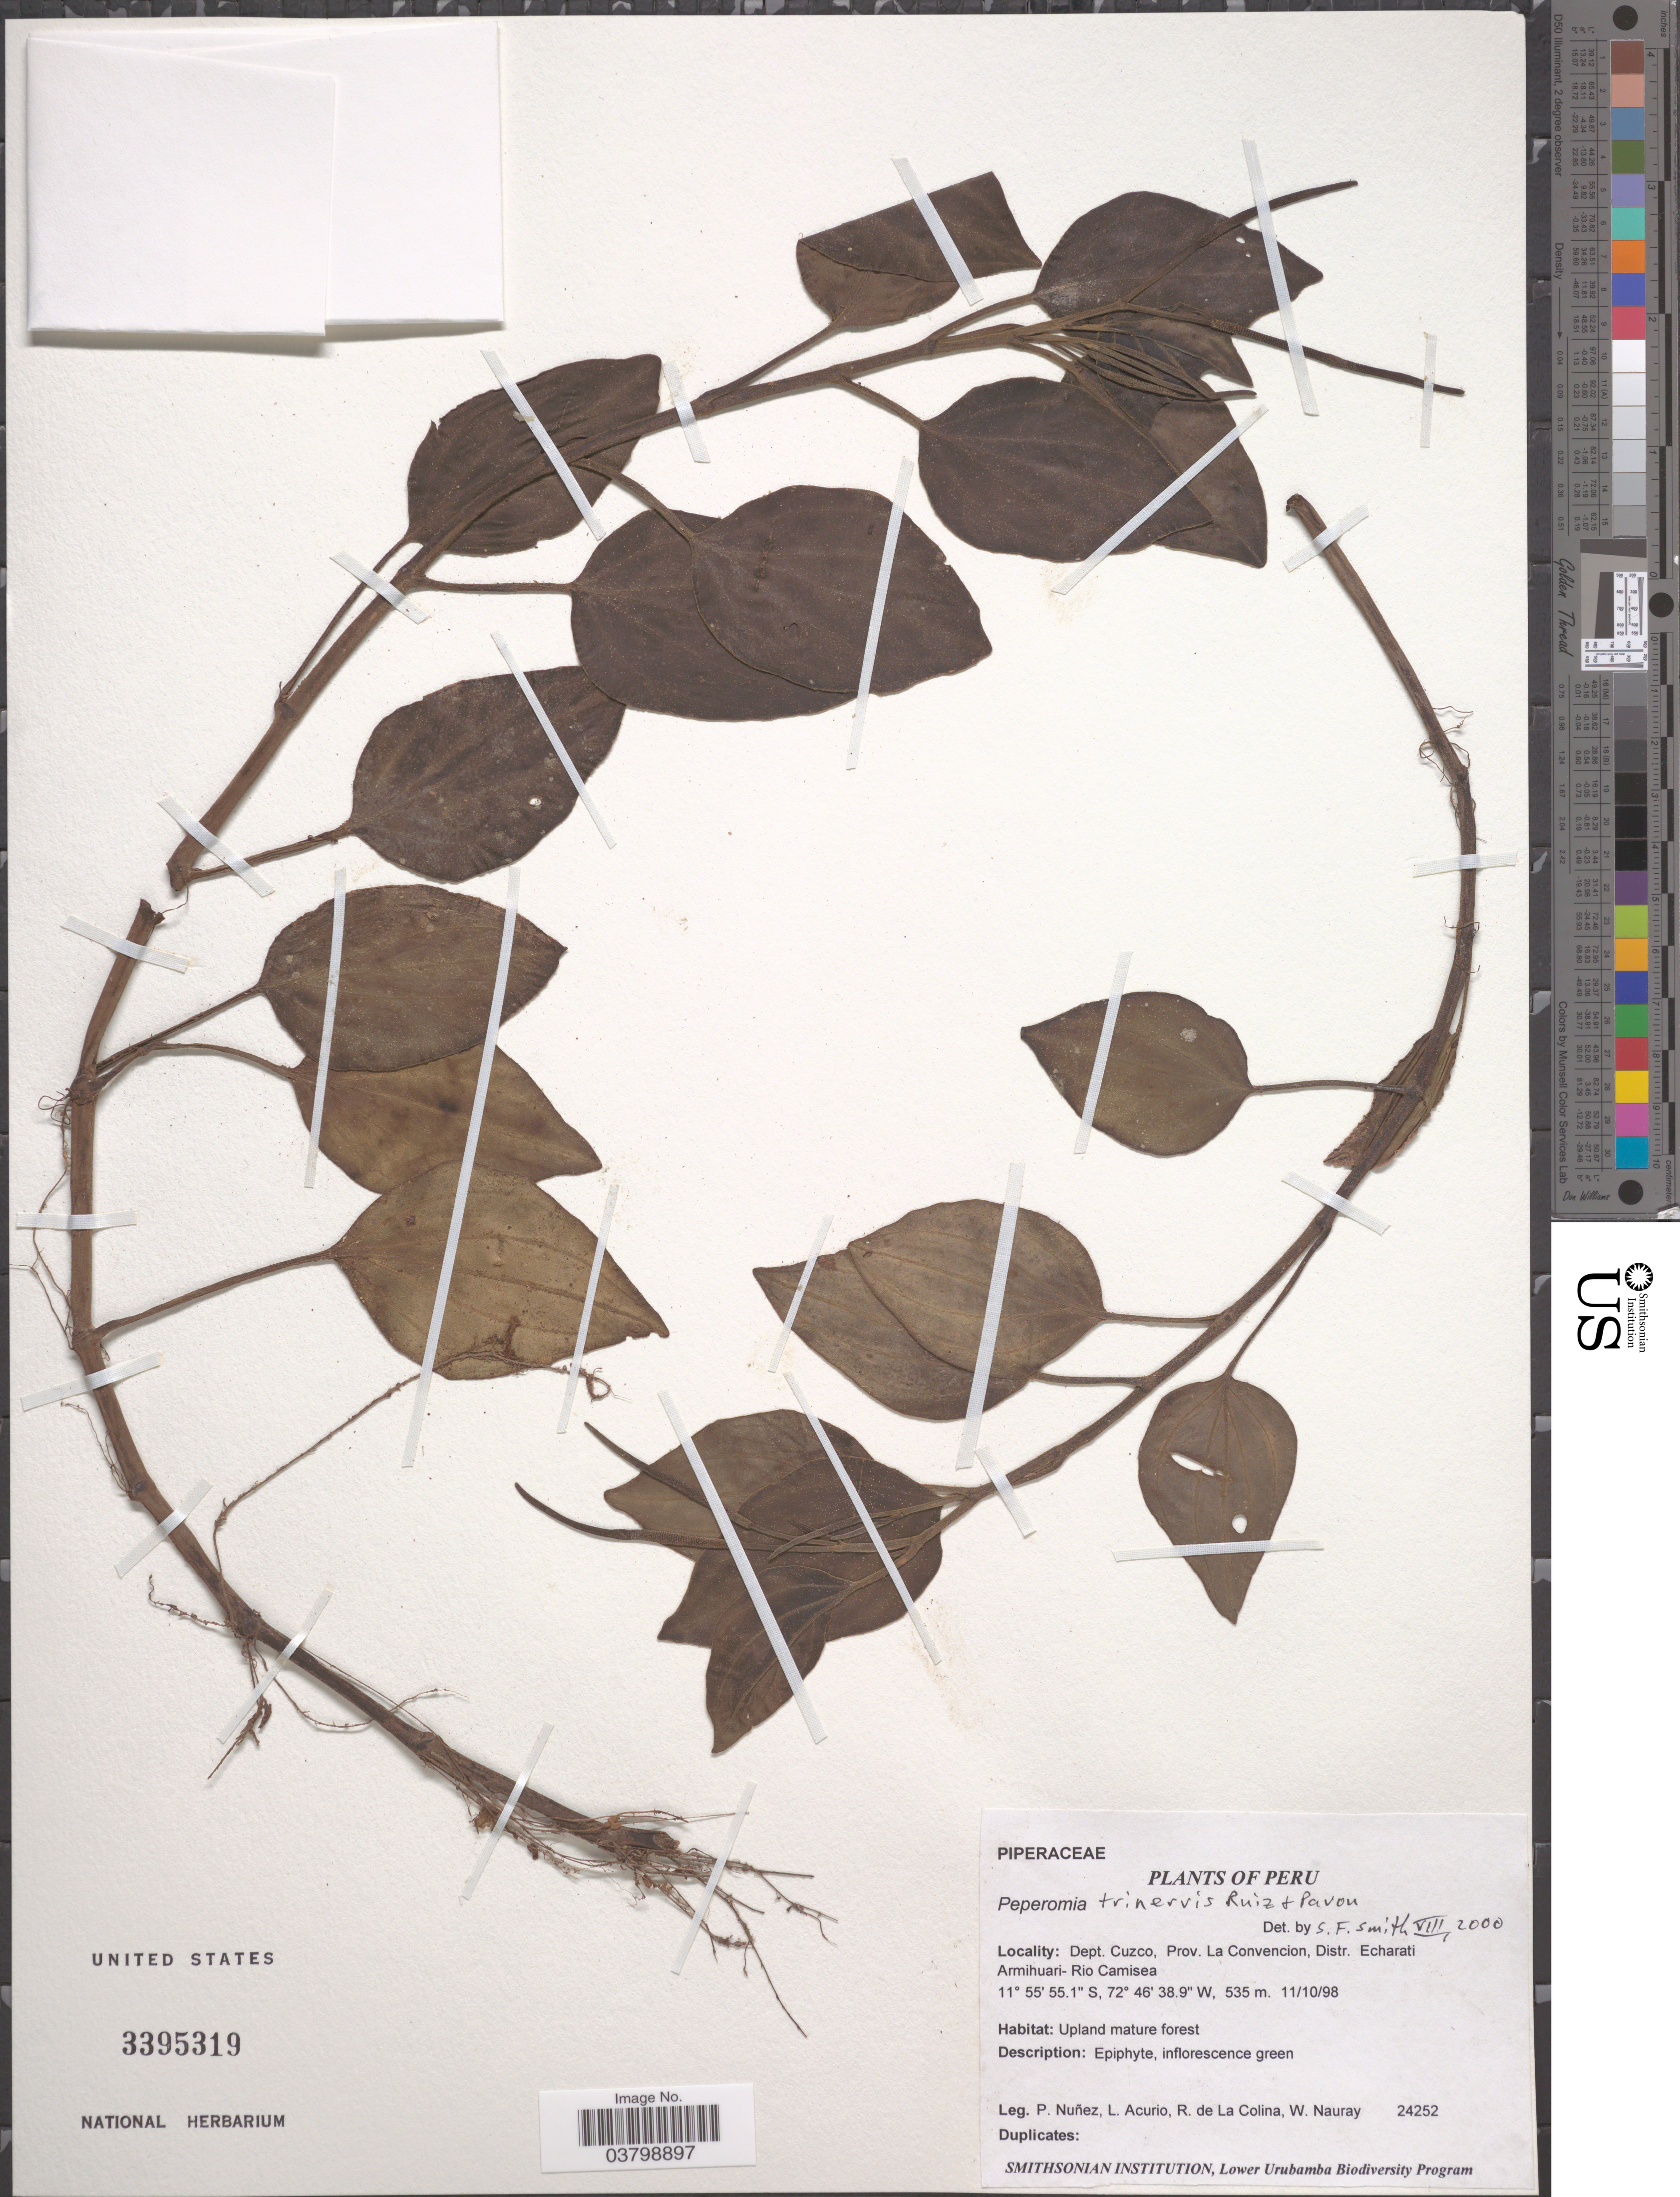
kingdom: Plantae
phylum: Tracheophyta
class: Magnoliopsida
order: Piperales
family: Piperaceae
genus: Peperomia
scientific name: Peperomia trinervis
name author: Ruiz & Pav.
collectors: P. Nuñez V., L. Acurio, R. Colina & W. Nauray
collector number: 24252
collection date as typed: Transcribed d/m/y: 11/10/98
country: Peru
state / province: Cusco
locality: Dept. Cuzco, Prov. La Convencion, Distr. Echarati Armihuari- Rio Camisea.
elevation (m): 535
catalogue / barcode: US 3395319